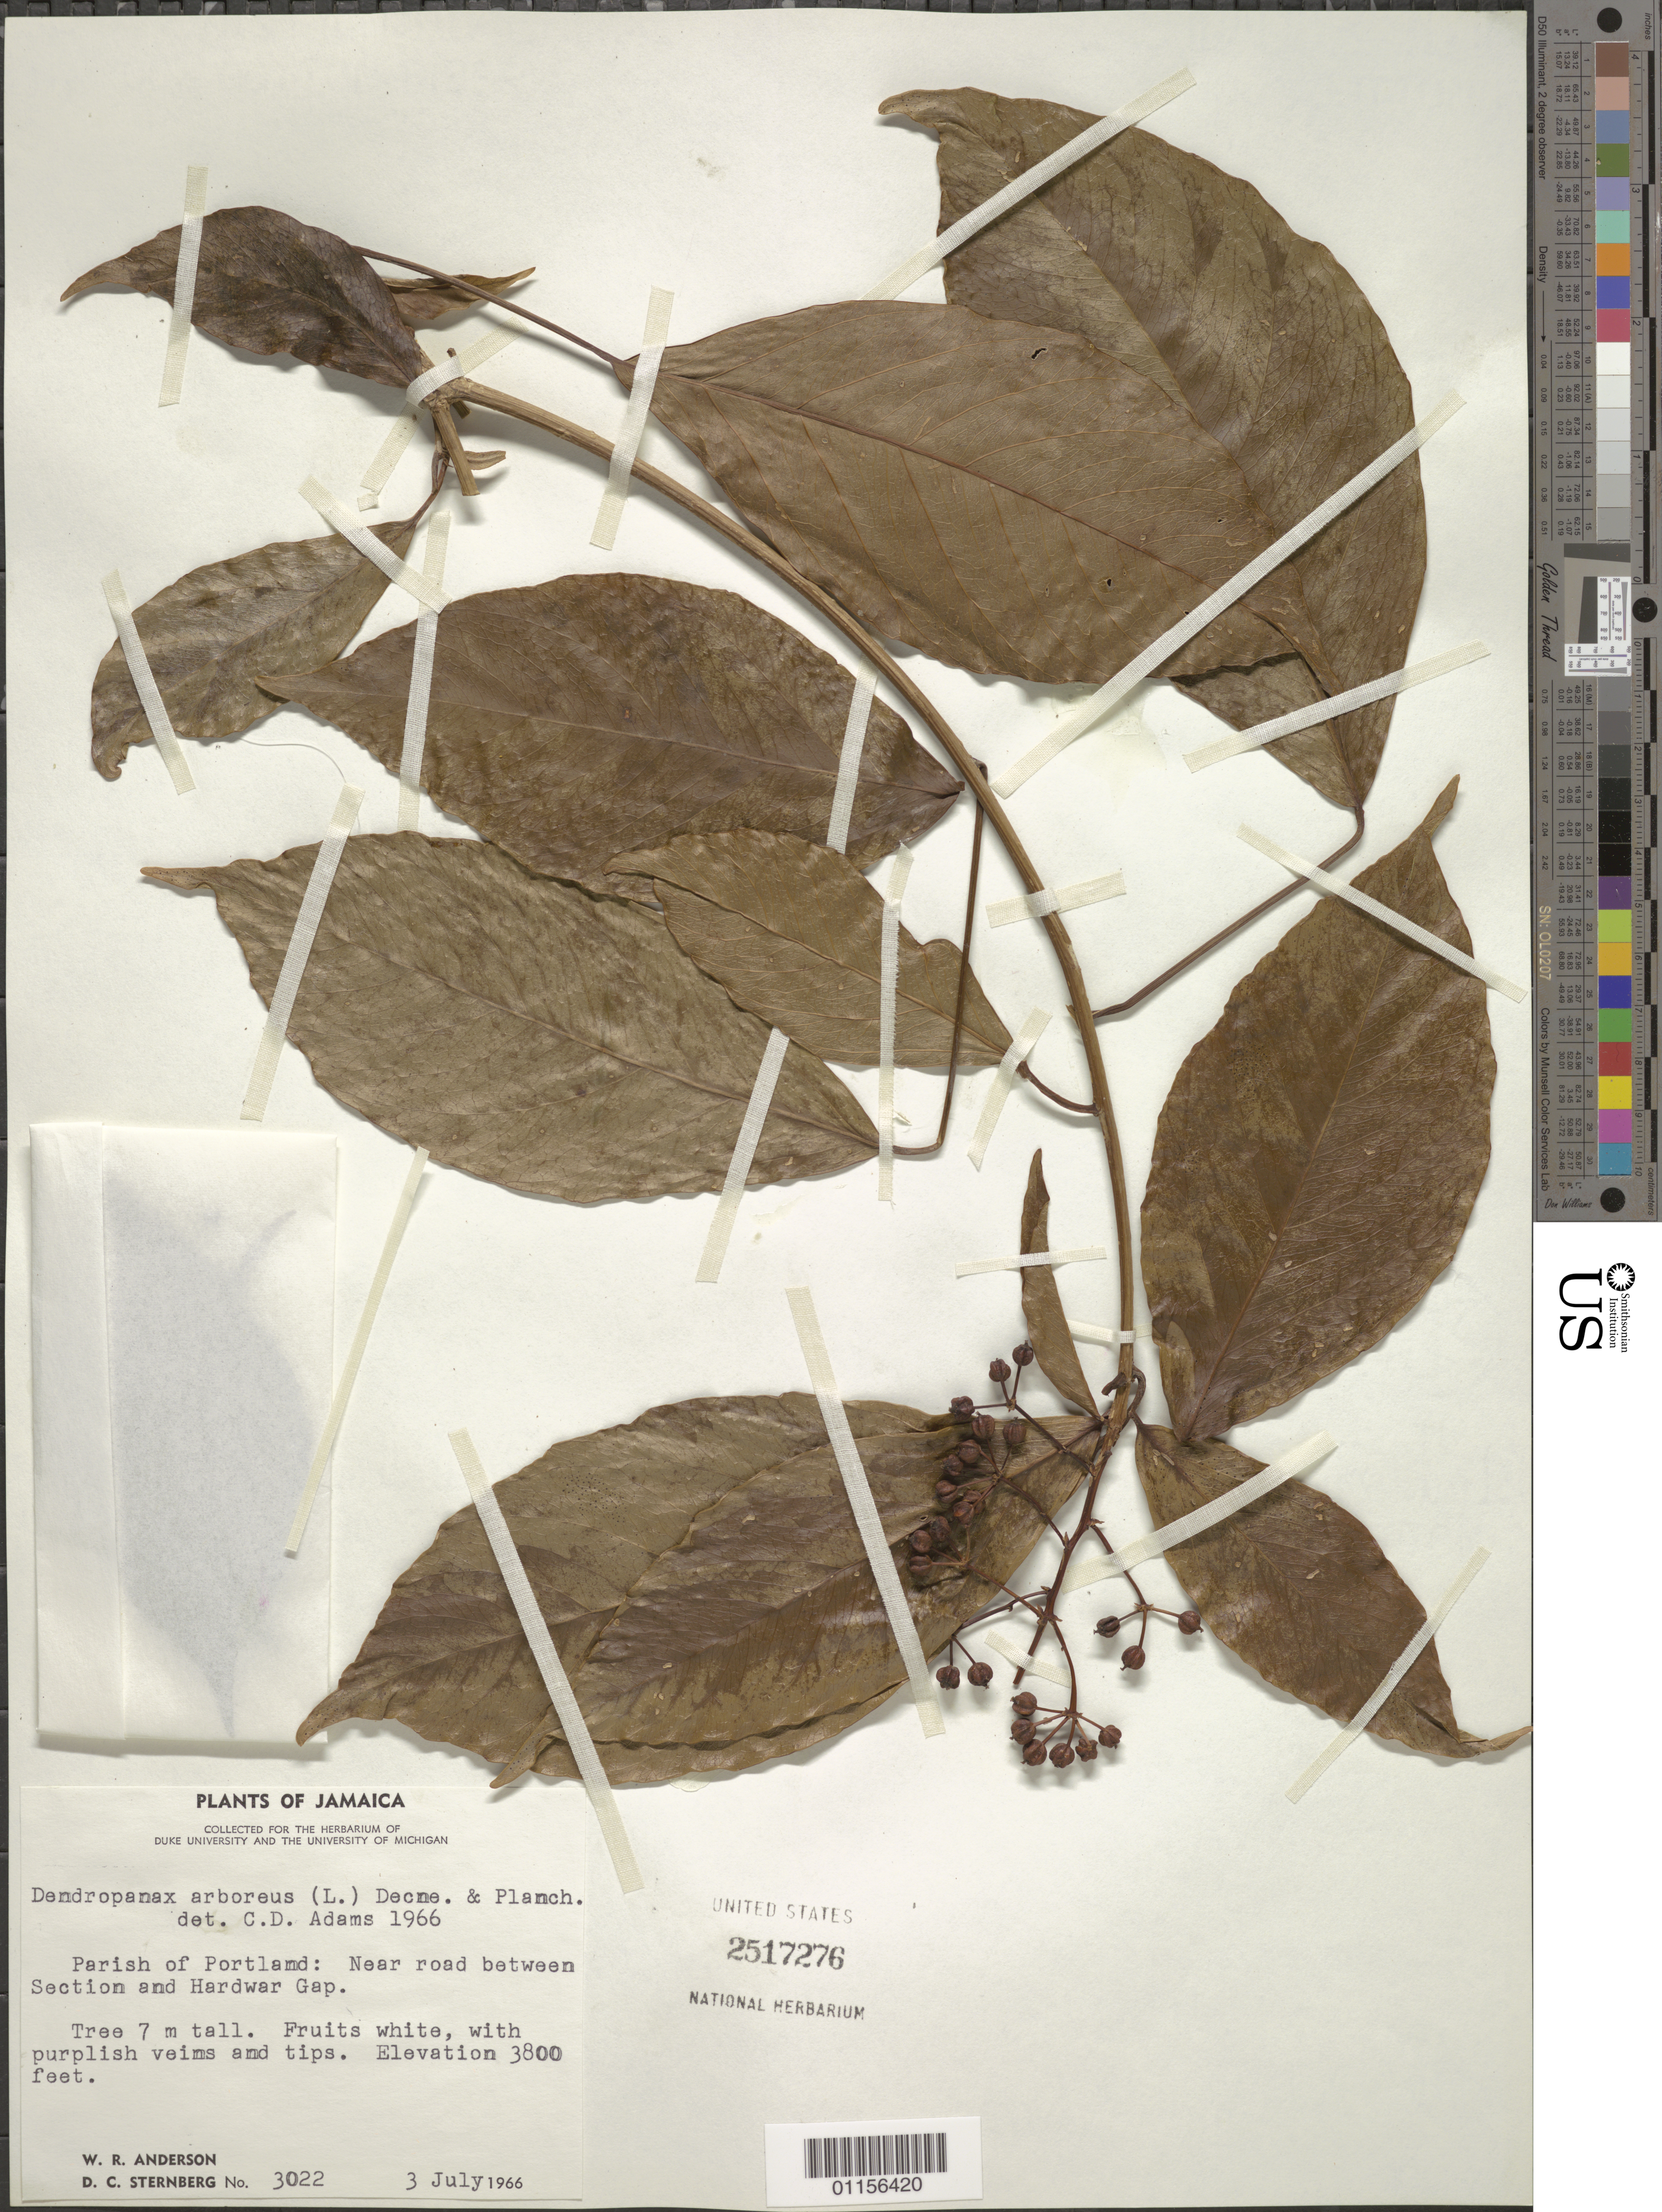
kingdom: Plantae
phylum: Tracheophyta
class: Magnoliopsida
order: Apiales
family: Araliaceae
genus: Dendropanax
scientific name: Dendropanax arboreus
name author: (L.) Decne. & Planch.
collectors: W. R. Anderson & D. Sternberg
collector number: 3022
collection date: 1966-07-03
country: Jamaica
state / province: Portland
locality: Near Rd between Section and Hardwar Gap.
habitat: Tree.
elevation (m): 1158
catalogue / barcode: US 2517276